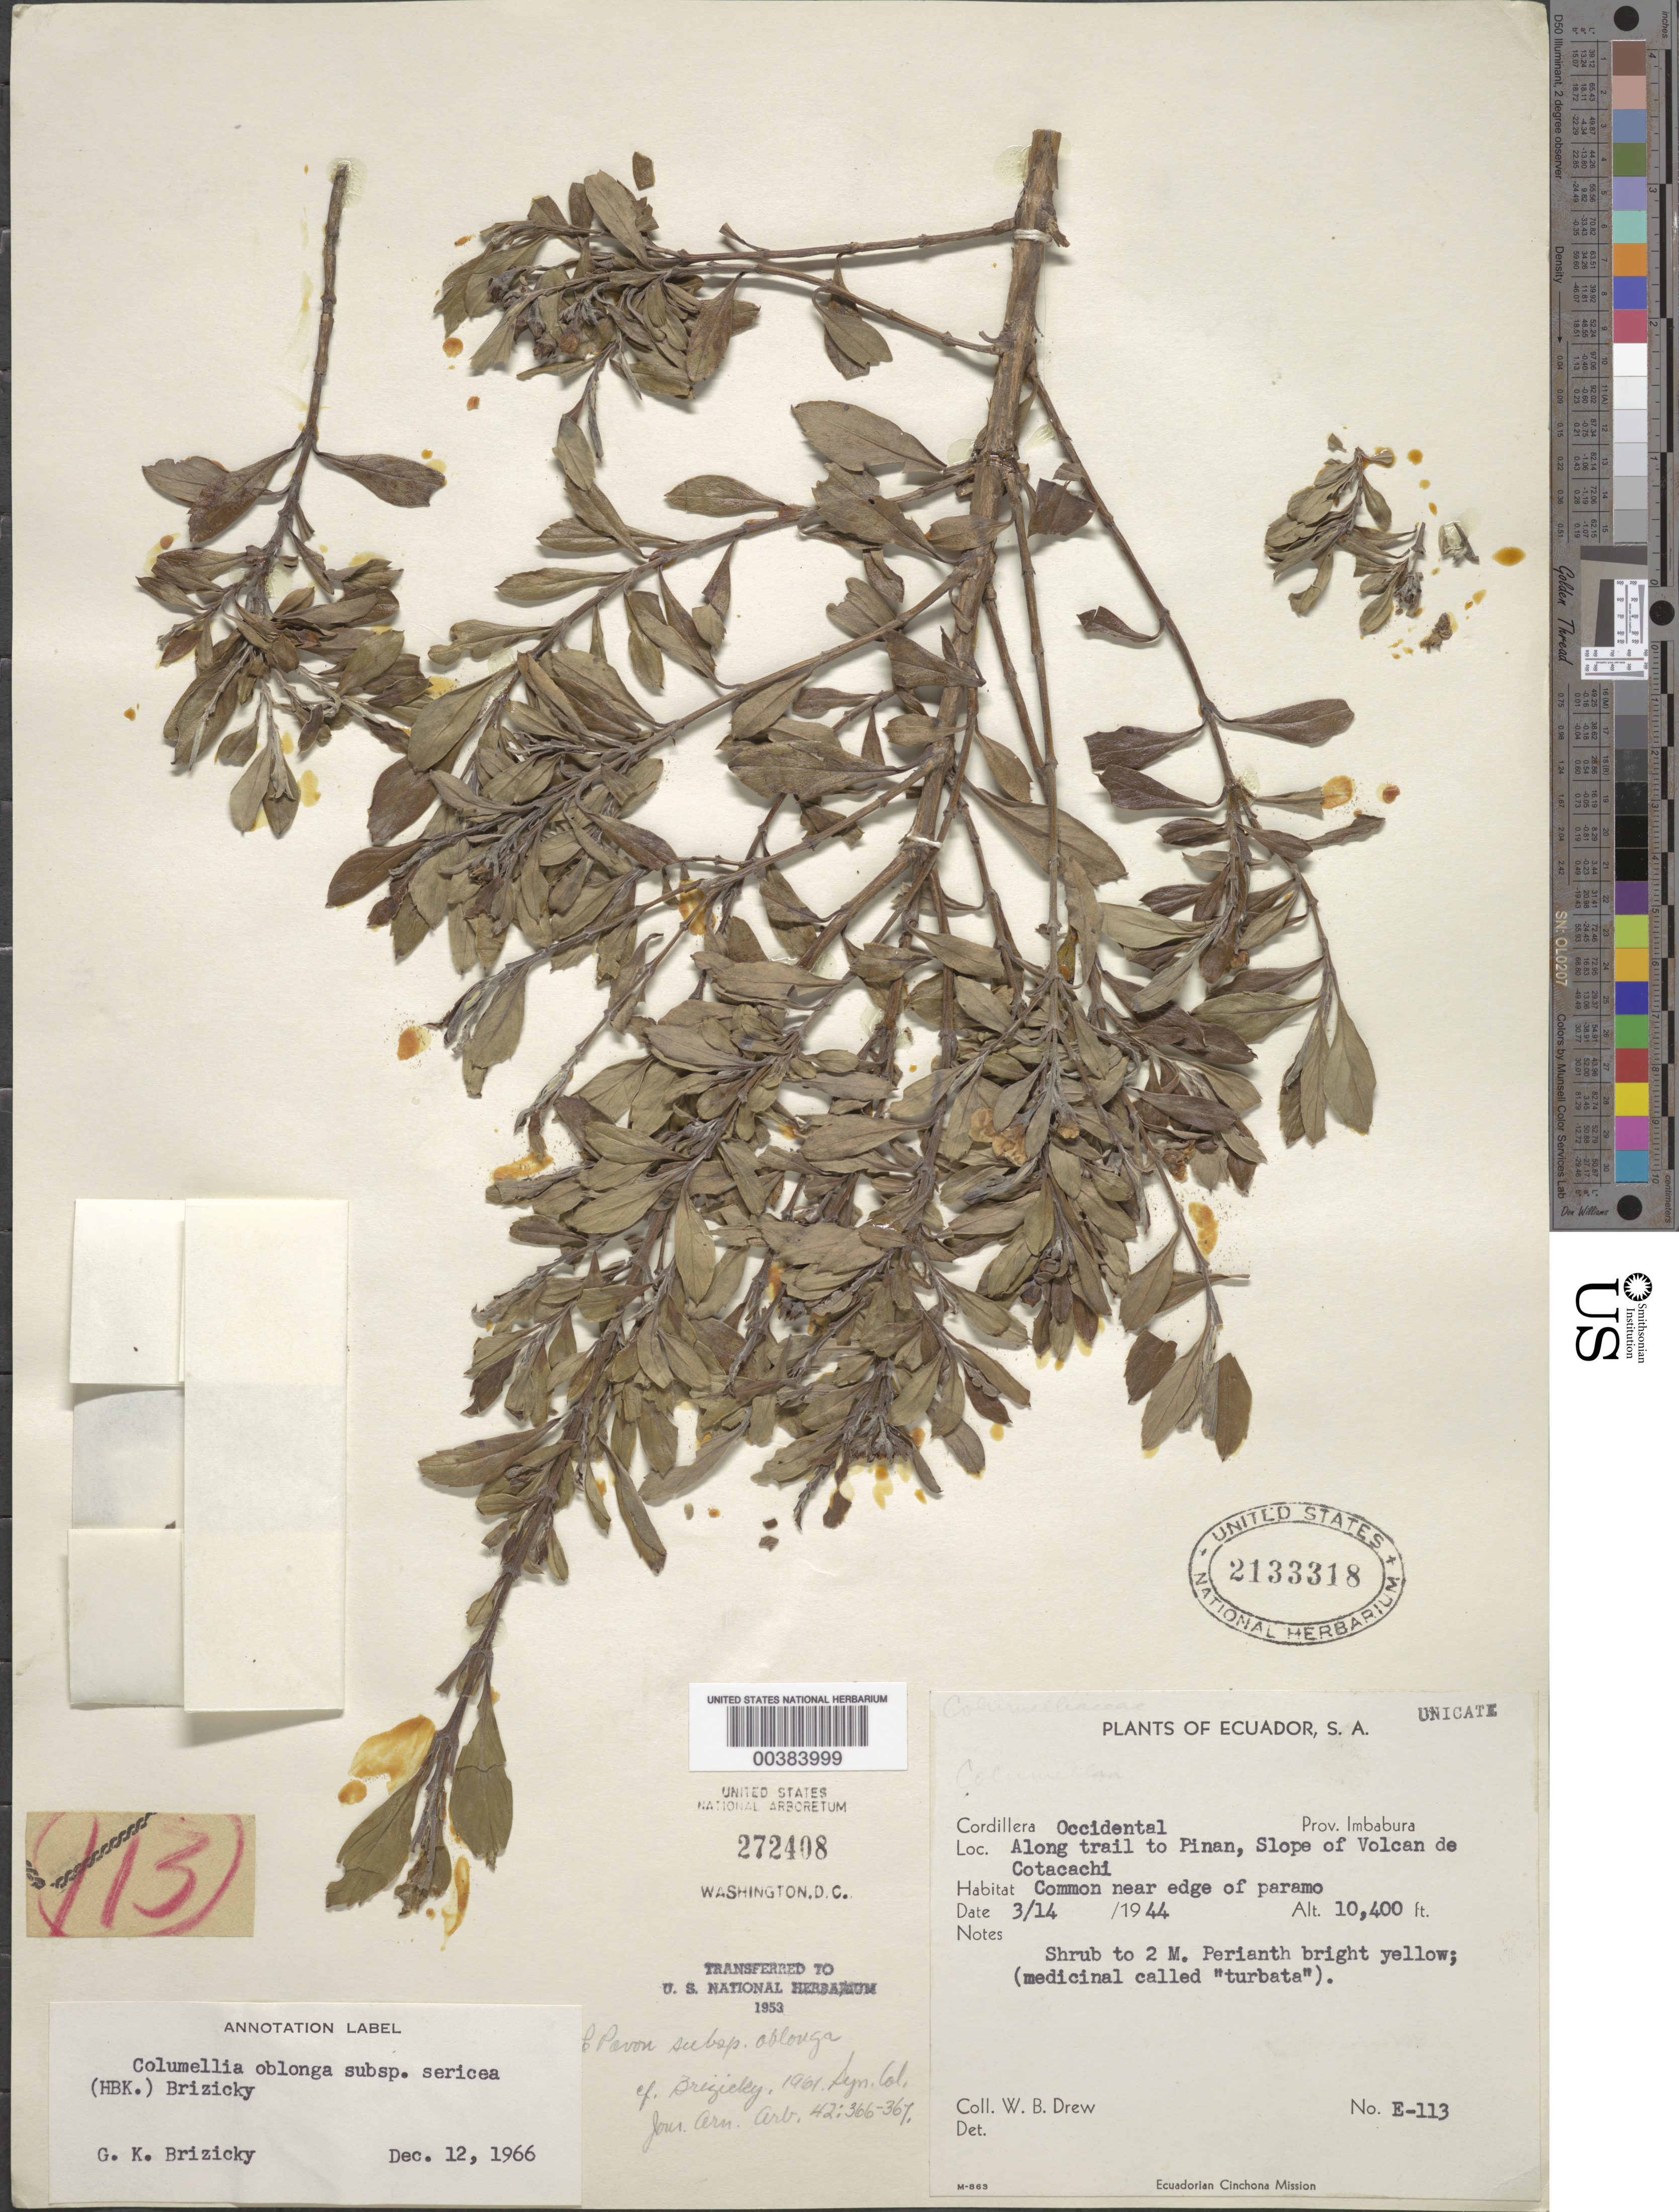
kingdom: Plantae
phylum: Tracheophyta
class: Magnoliopsida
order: Bruniales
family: Columelliaceae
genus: Columellia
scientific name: Columellia oblonga subsp. oblonga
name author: Ruiz & Pav.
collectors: W. B. Drew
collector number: E-113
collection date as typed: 14 Mar 1944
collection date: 1944-03-14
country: Ecuador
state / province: Imbabura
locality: Trail to Pinan, Volcan de Cotacachi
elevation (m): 3170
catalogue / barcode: US 2133318